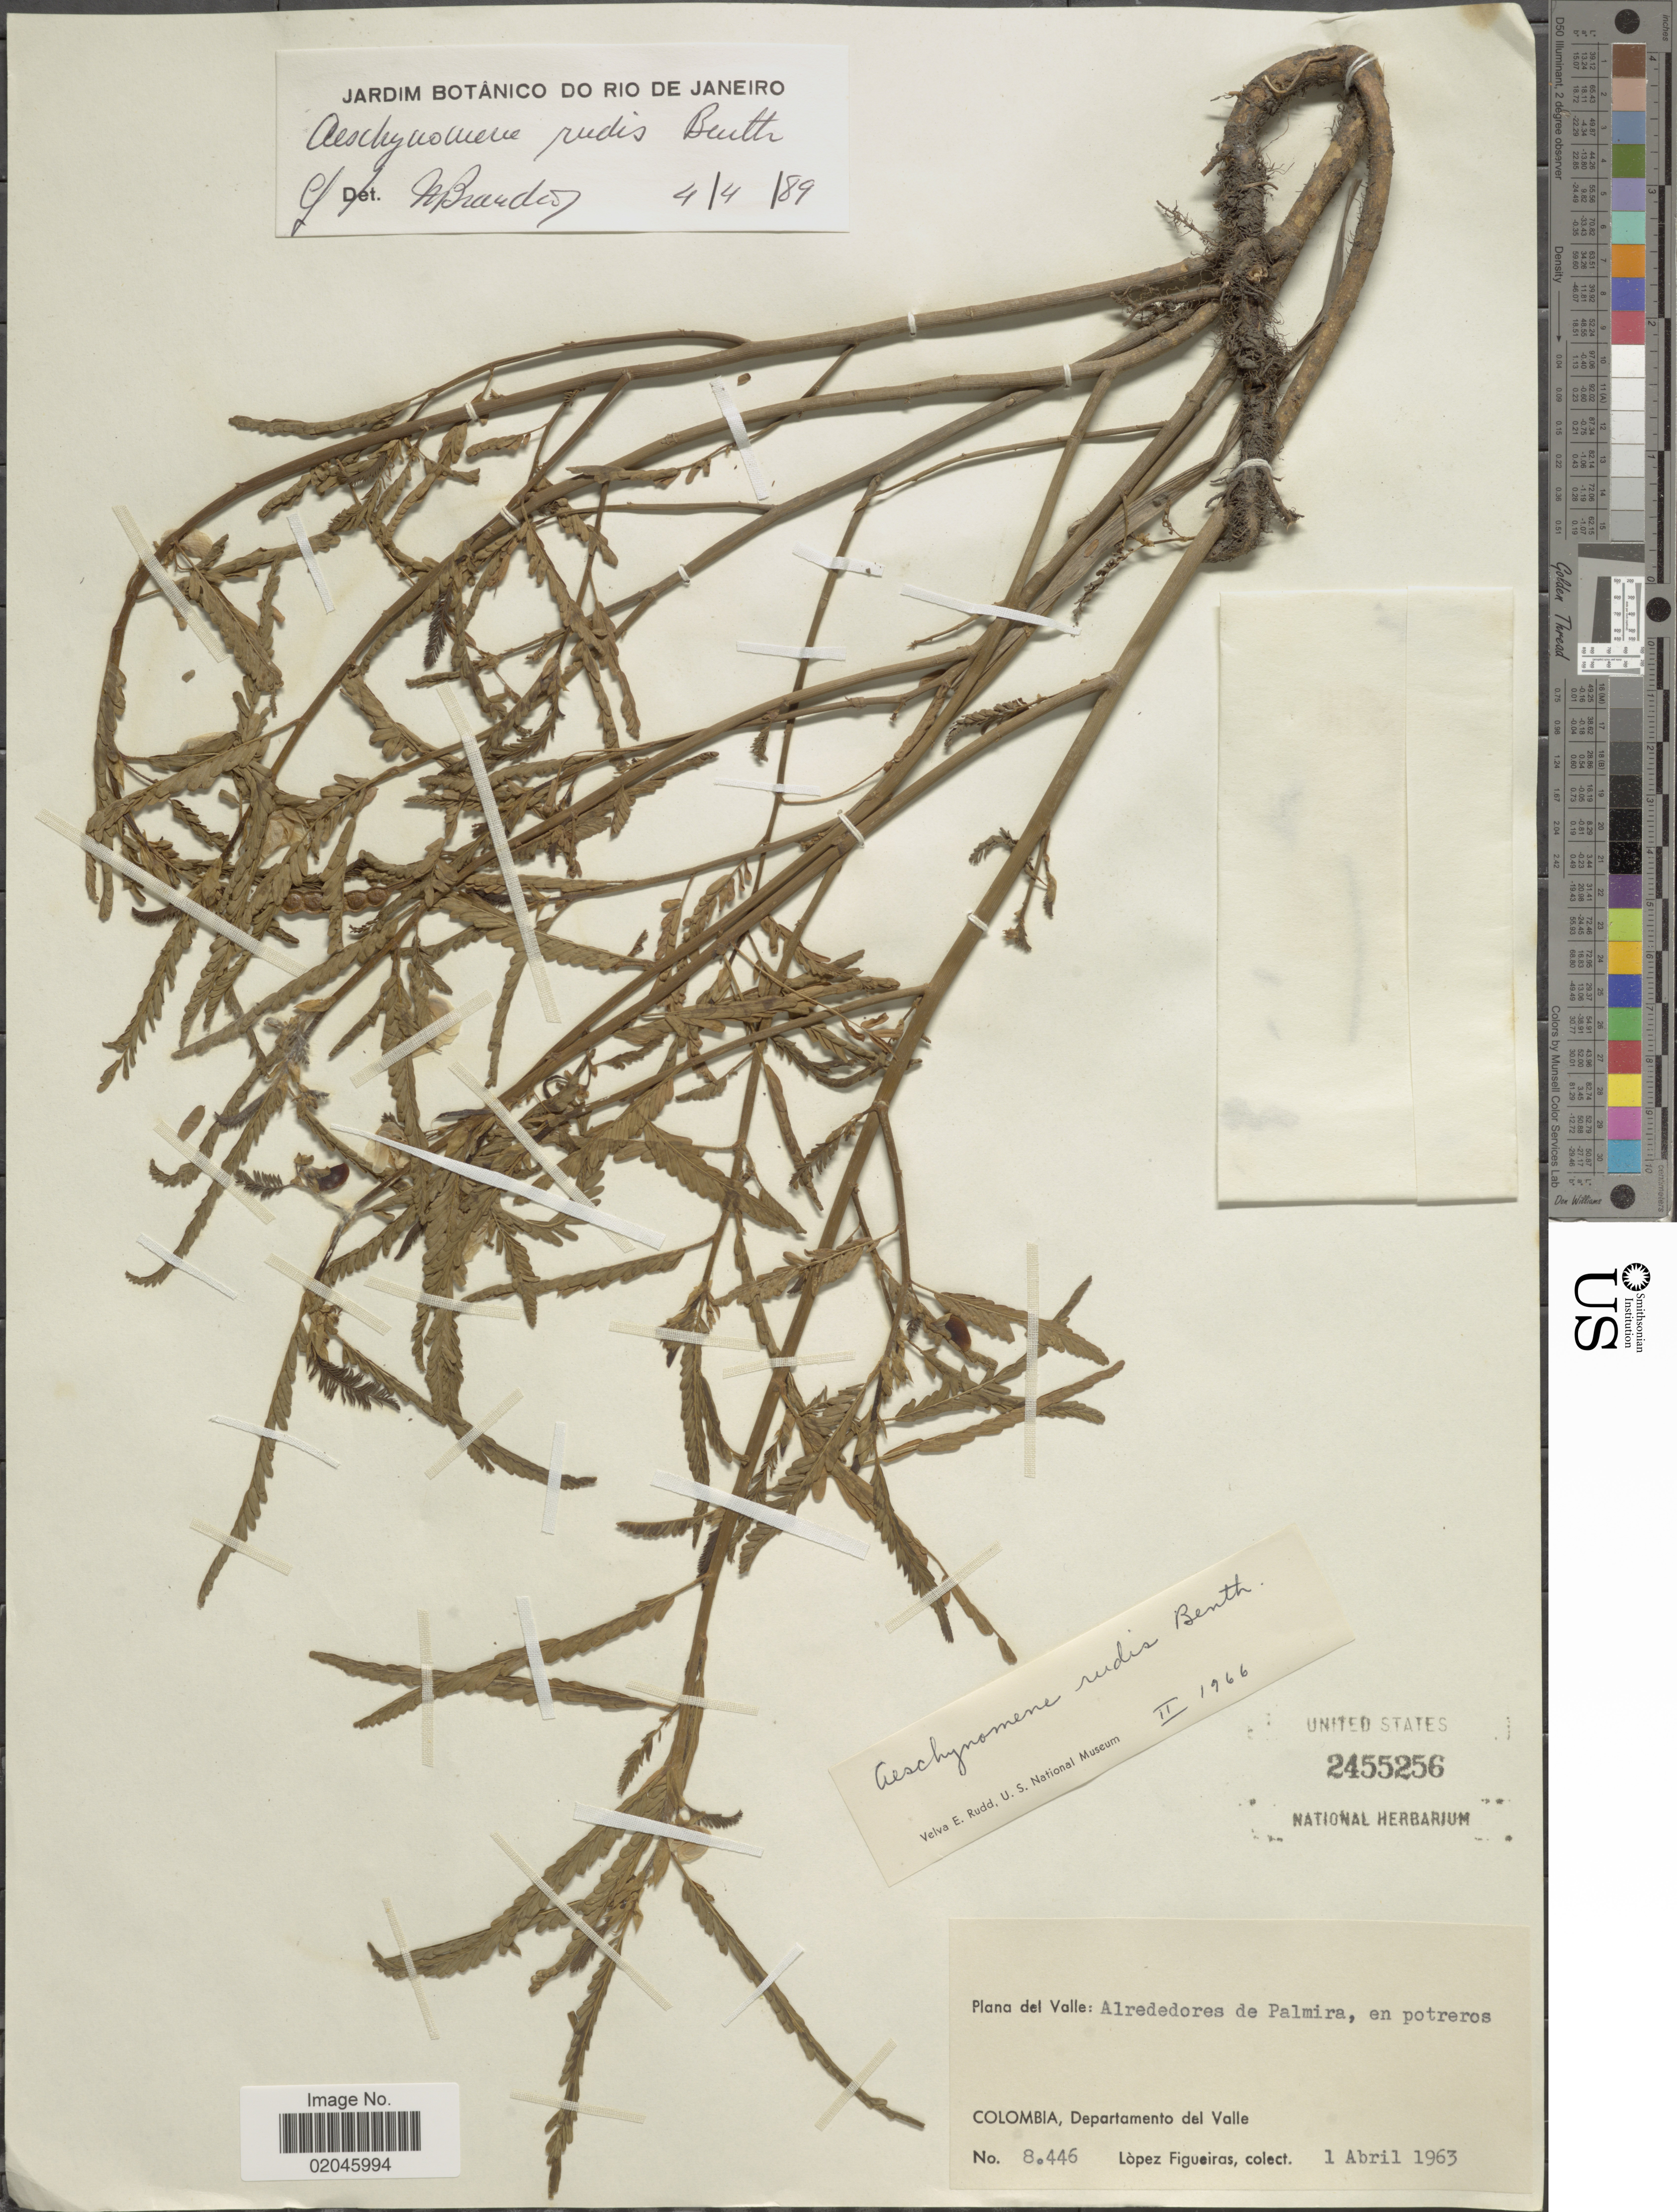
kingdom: Plantae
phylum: Tracheophyta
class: Magnoliopsida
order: Fabales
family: Fabaceae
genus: Aeschynomene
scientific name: Aeschynomene rudis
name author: Benth.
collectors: M. López Figueiras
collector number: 8446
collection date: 1963-04-01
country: Colombia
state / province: Valle del Cauca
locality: Departamento del Valle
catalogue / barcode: US 2455256